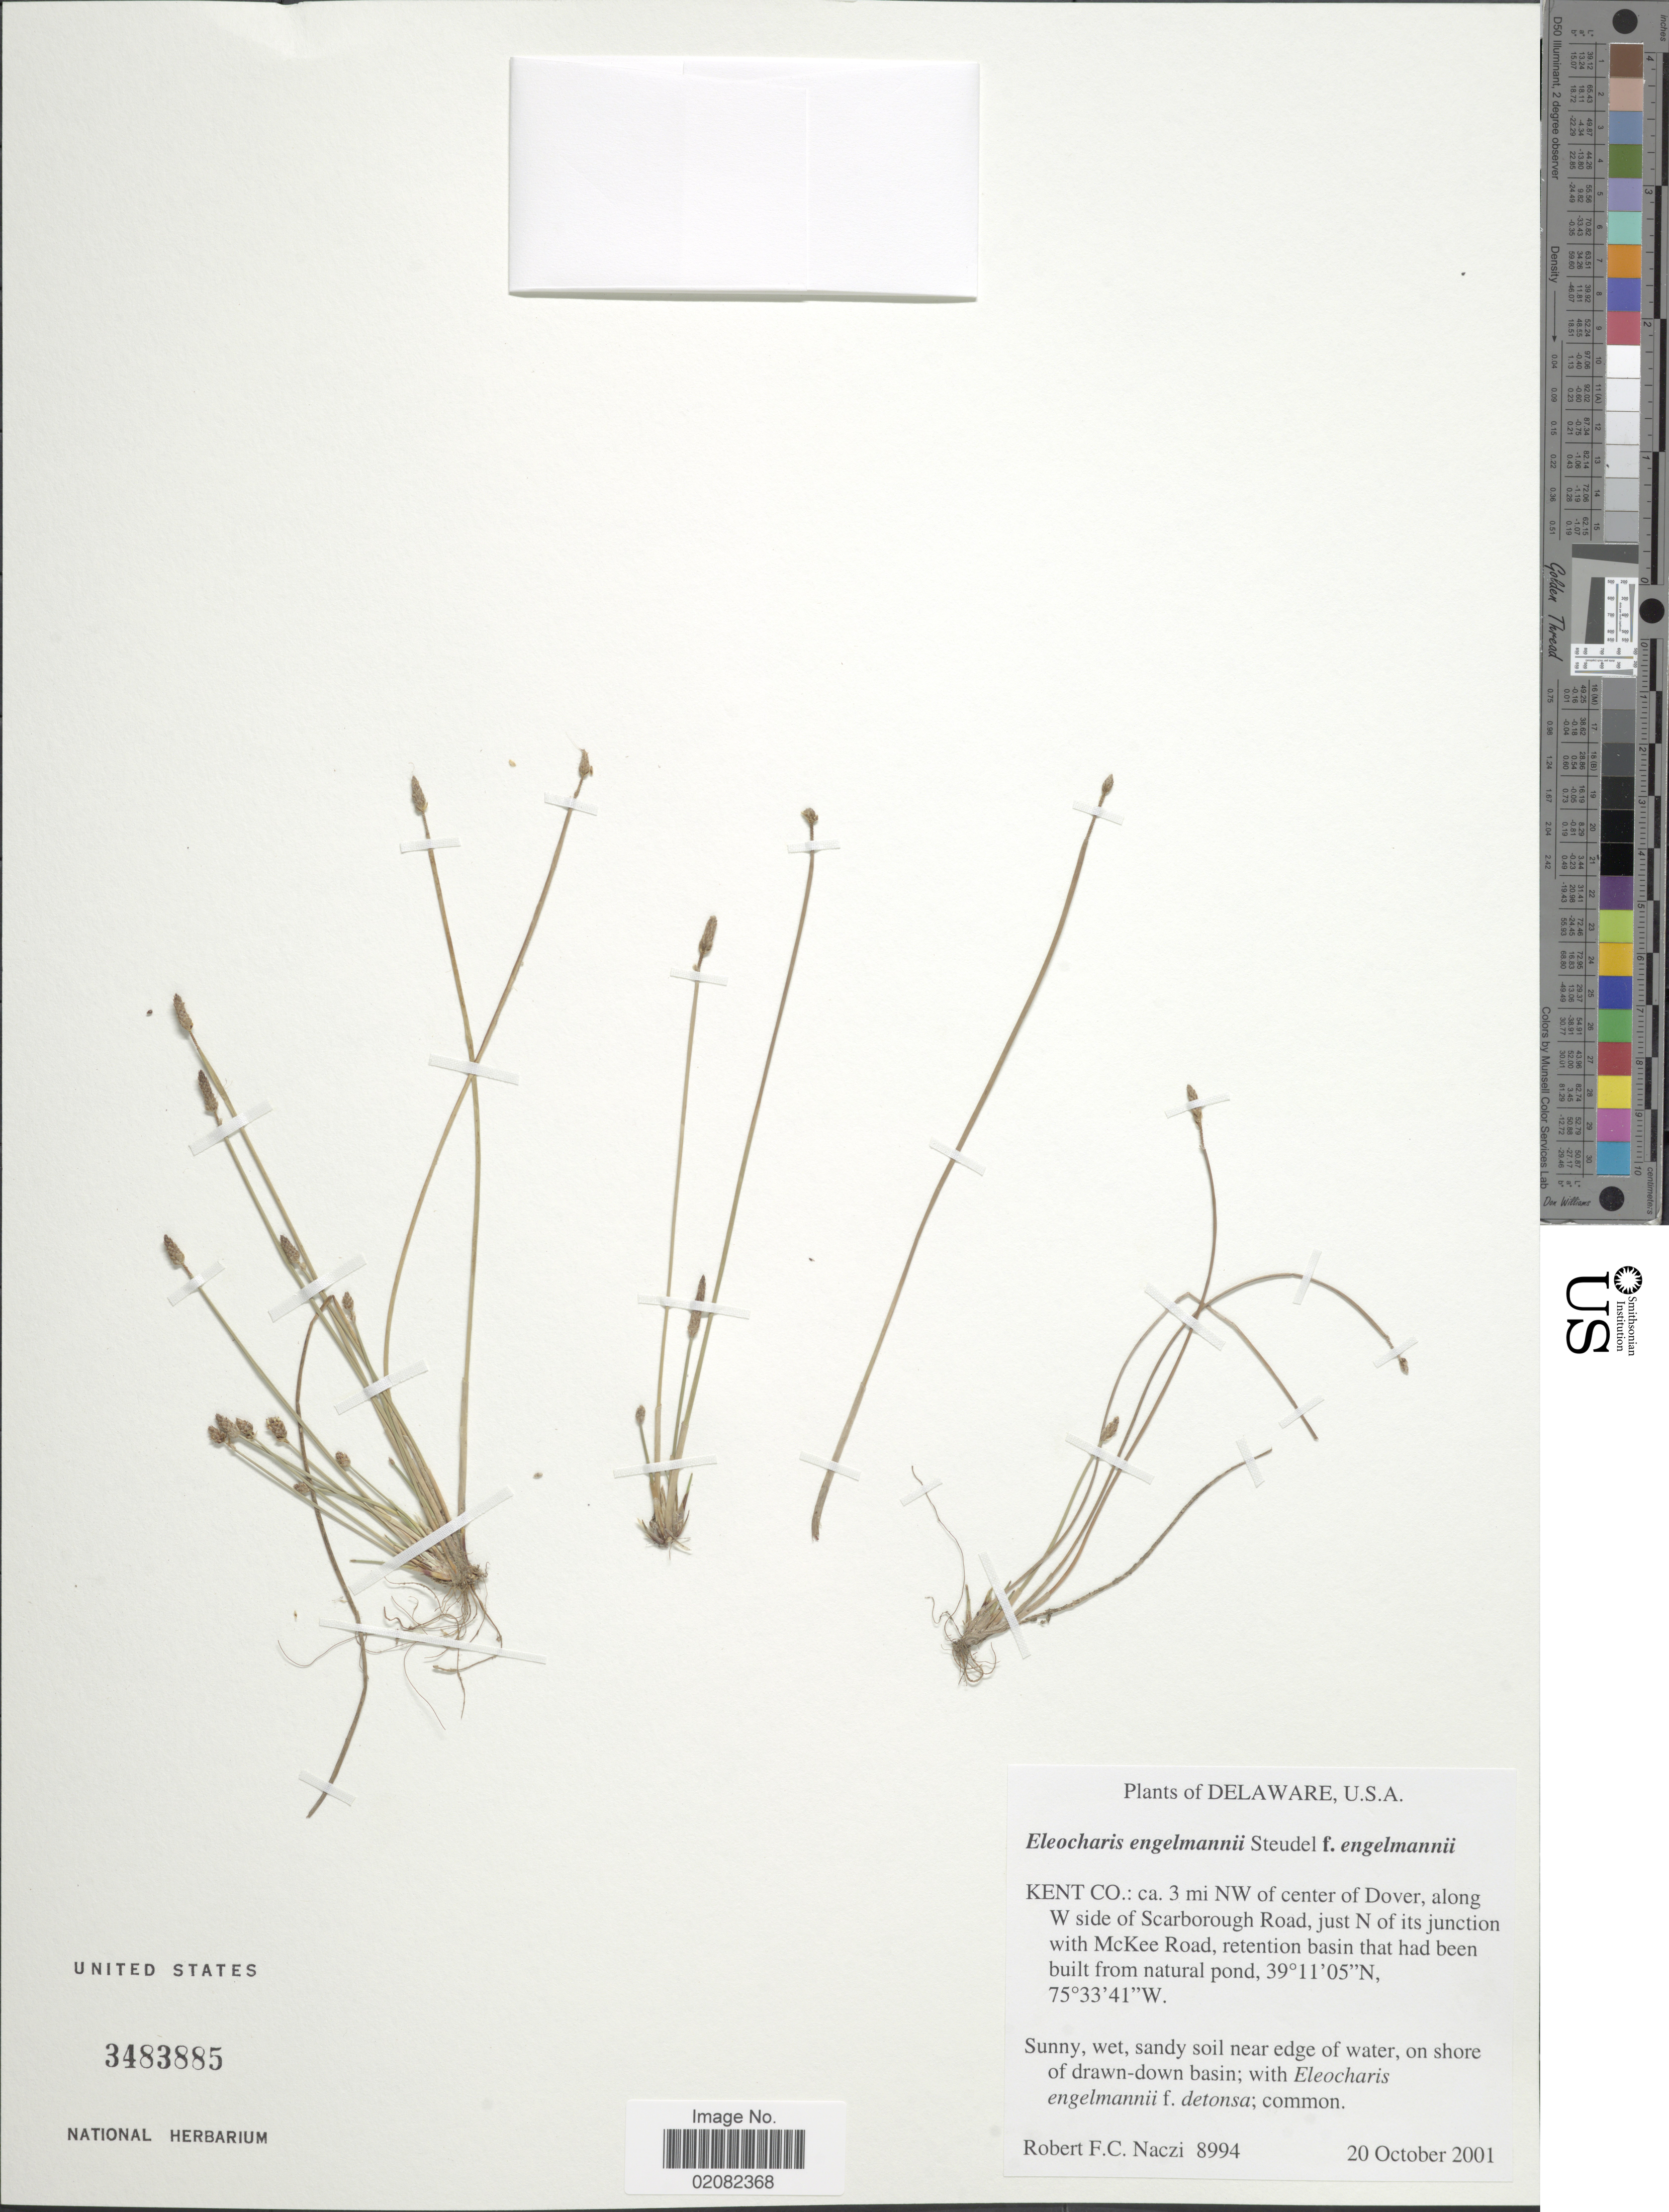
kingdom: Plantae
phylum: Tracheophyta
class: Liliopsida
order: Poales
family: Cyperaceae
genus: Eleocharis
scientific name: Eleocharis engelmannii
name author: Steud.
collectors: R. F. C. Naczi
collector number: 8994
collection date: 2001-10-20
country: United States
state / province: Delaware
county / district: Kent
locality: Kent Co.: 3 mi NW of center of Dover, along W side of Scarborough Road, just N of its junction with Mckee Road, retention basin that had been built from natural pond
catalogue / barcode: US 3483885